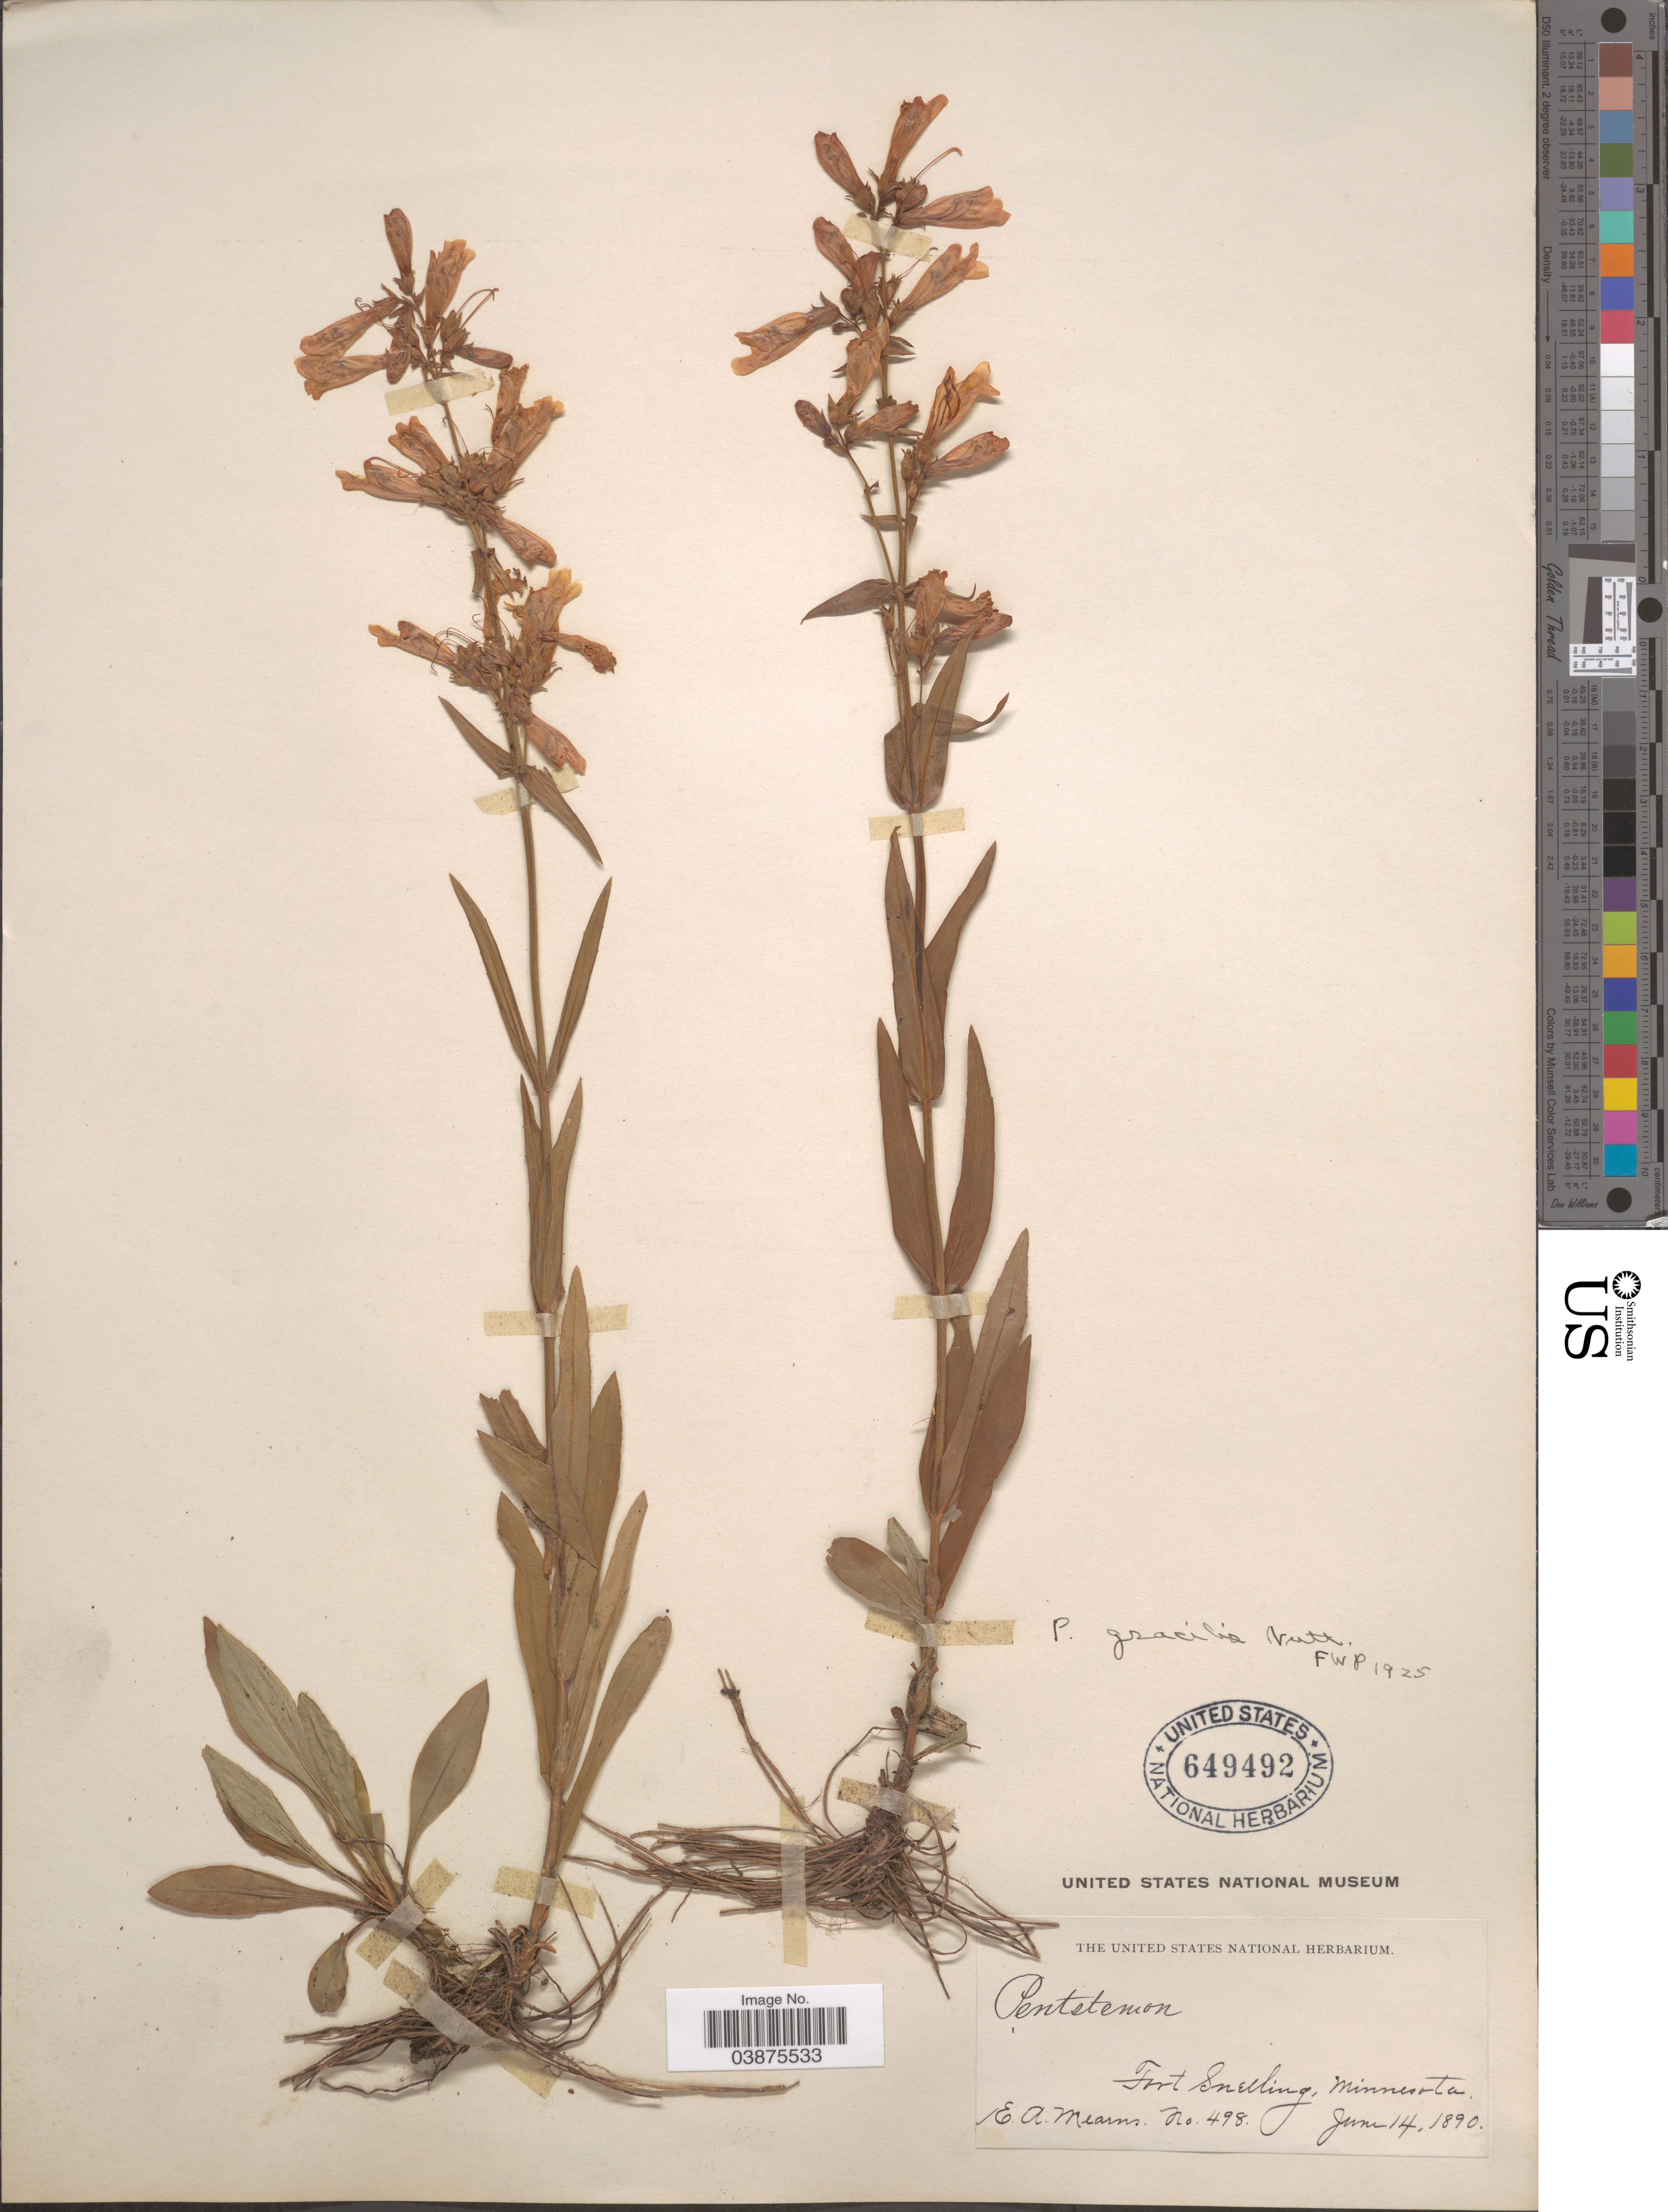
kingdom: Plantae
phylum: Tracheophyta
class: Magnoliopsida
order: Lamiales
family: Plantaginaceae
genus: Penstemon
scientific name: Penstemon gracilis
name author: Nutt.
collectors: E. A. Mearns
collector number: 498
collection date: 1890-06-14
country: United States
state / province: Minnesota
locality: Fort Snelling.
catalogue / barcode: US 649492